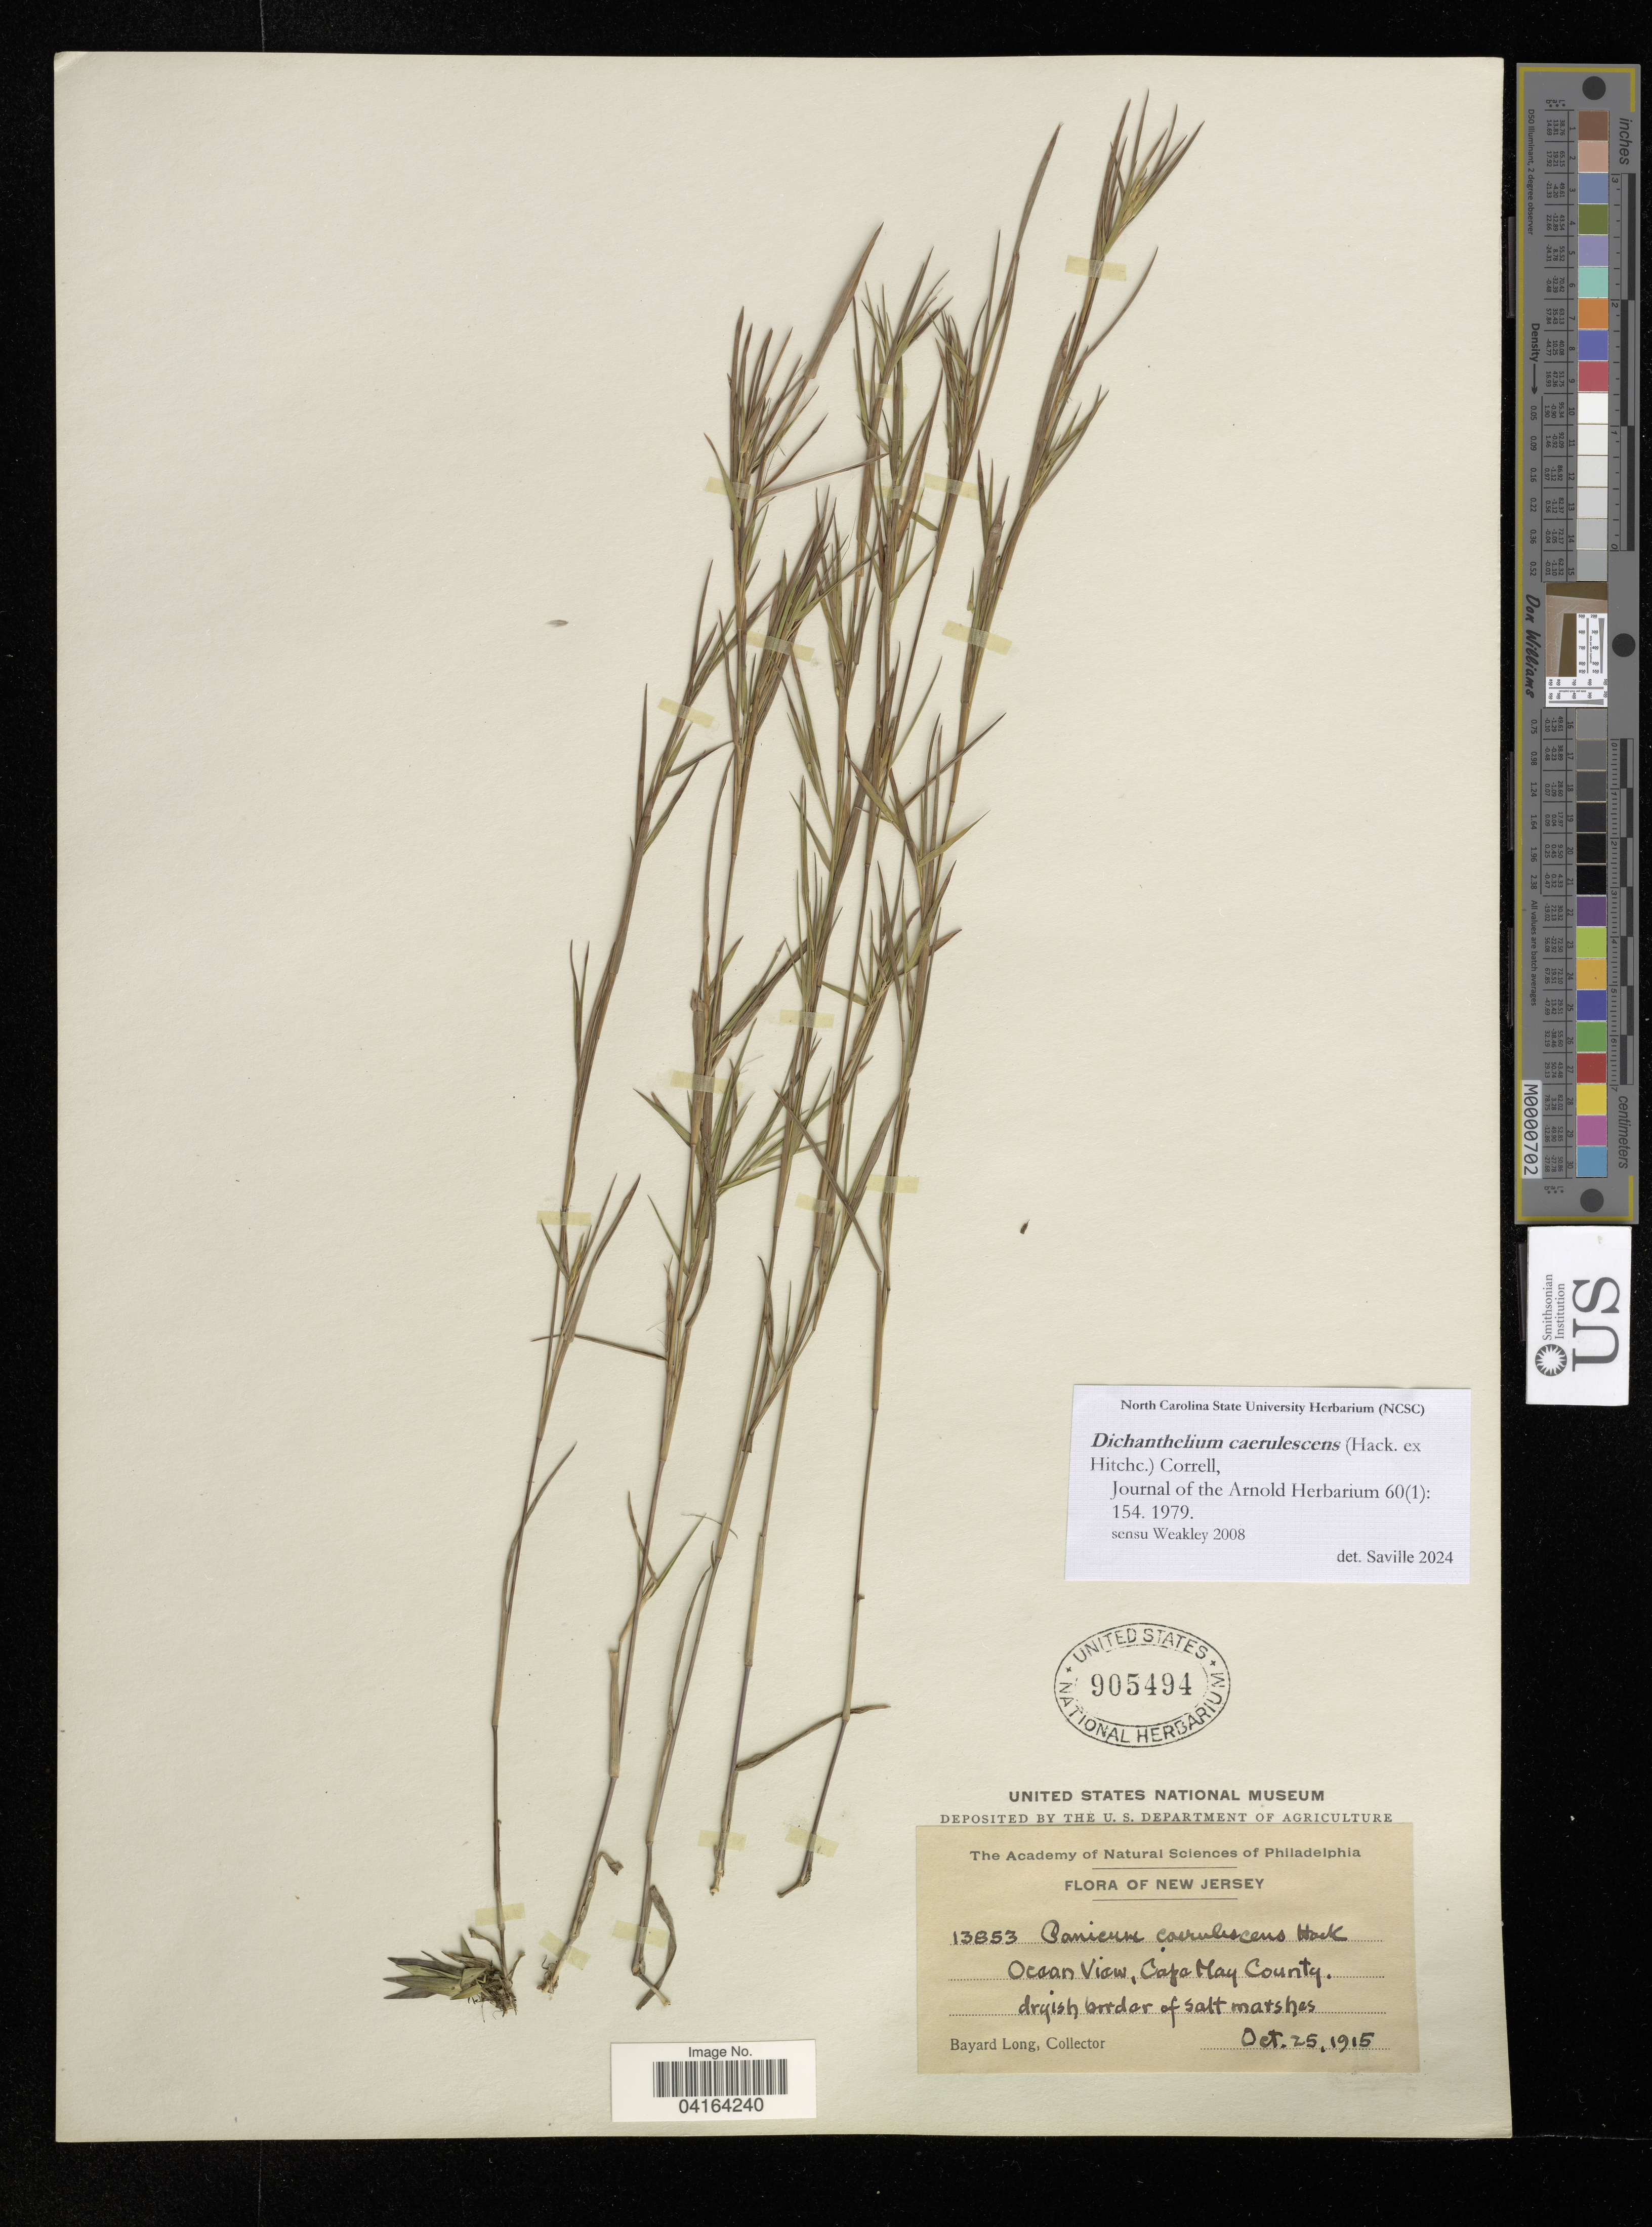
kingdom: Plantae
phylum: Tracheophyta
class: Liliopsida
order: Poales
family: Poaceae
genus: Dichanthelium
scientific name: Dichanthelium caerulescens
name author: (Hack. ex Hitchc.) Correll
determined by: Saville, A. C., (NCSC), North Carolina State University (UNITED STATES)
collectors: B. Long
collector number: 13853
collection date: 1915-10-25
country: United States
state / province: New Jersey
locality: Ocean View, Cape May County.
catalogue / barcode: US 905494